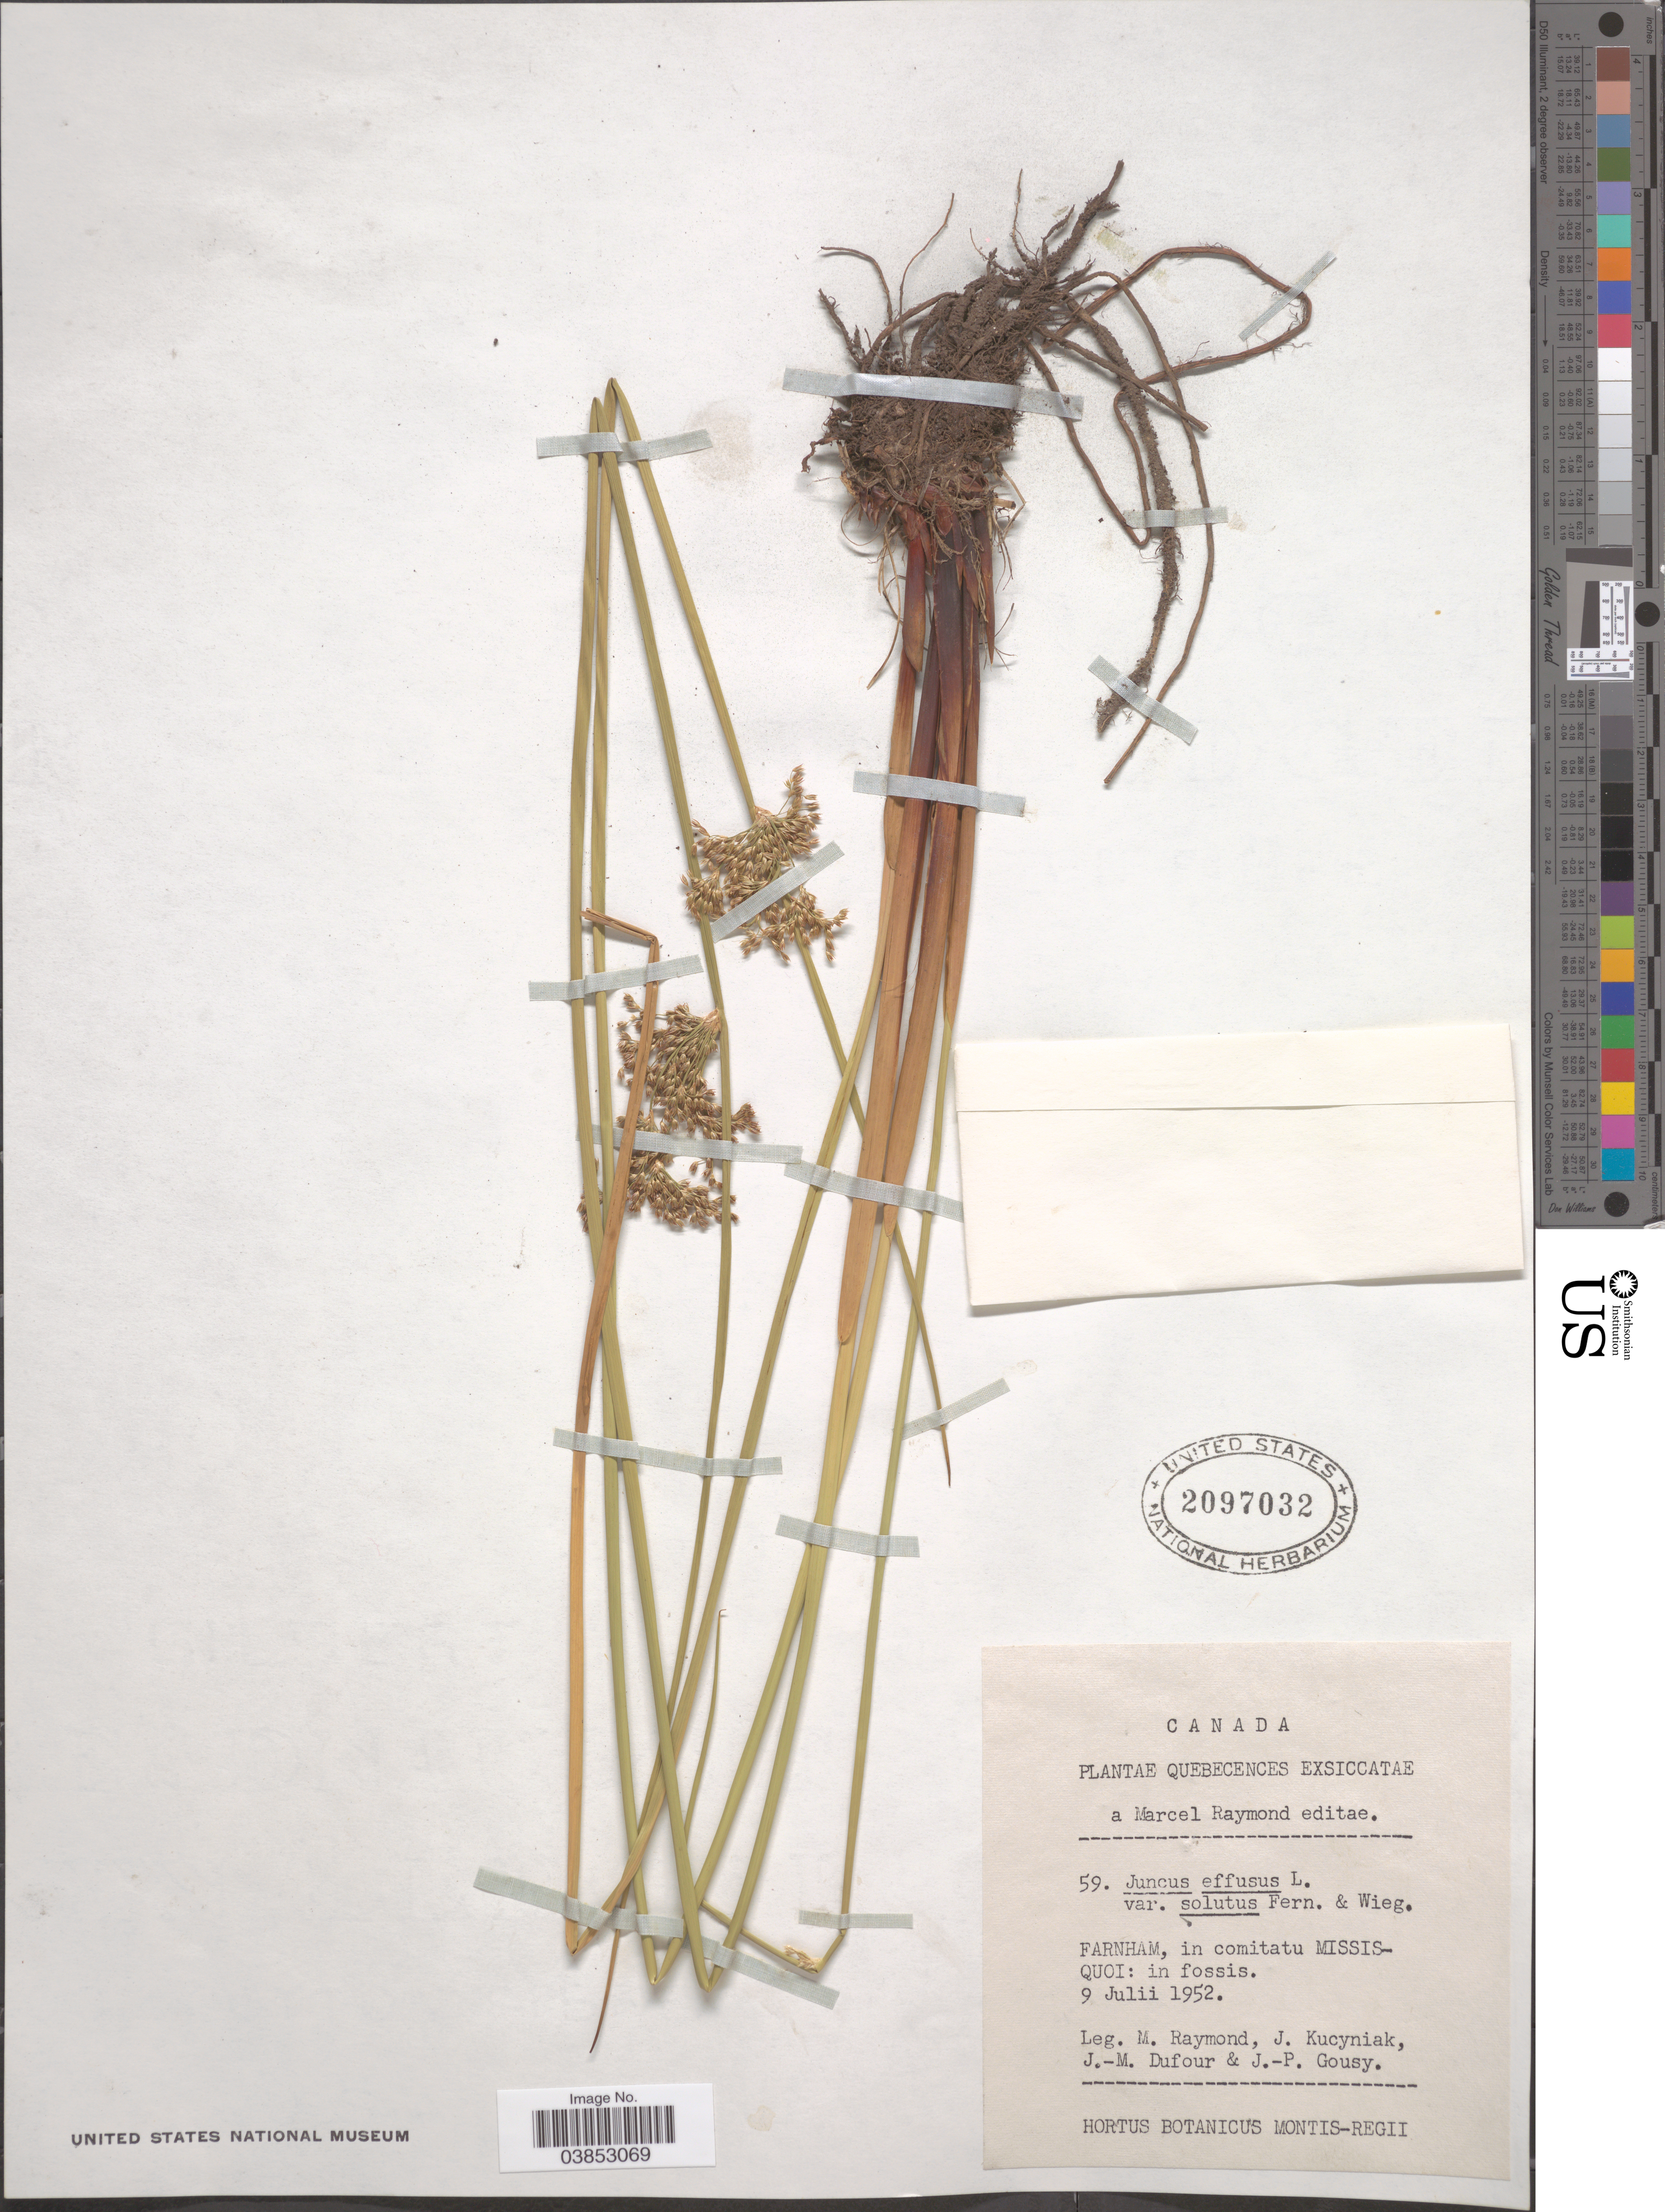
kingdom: Plantae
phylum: Tracheophyta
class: Liliopsida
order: Poales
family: Juncaceae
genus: Juncus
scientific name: Juncus effusus var. solutus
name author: Fernald & Wiegand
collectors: M. Raymond, J. Kucyniak, J. Dufour & J. Gousy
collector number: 59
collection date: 1952-07-09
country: Canada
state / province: Quebec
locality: Farnham, in comitatu Missisquoi.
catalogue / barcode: US 2097032